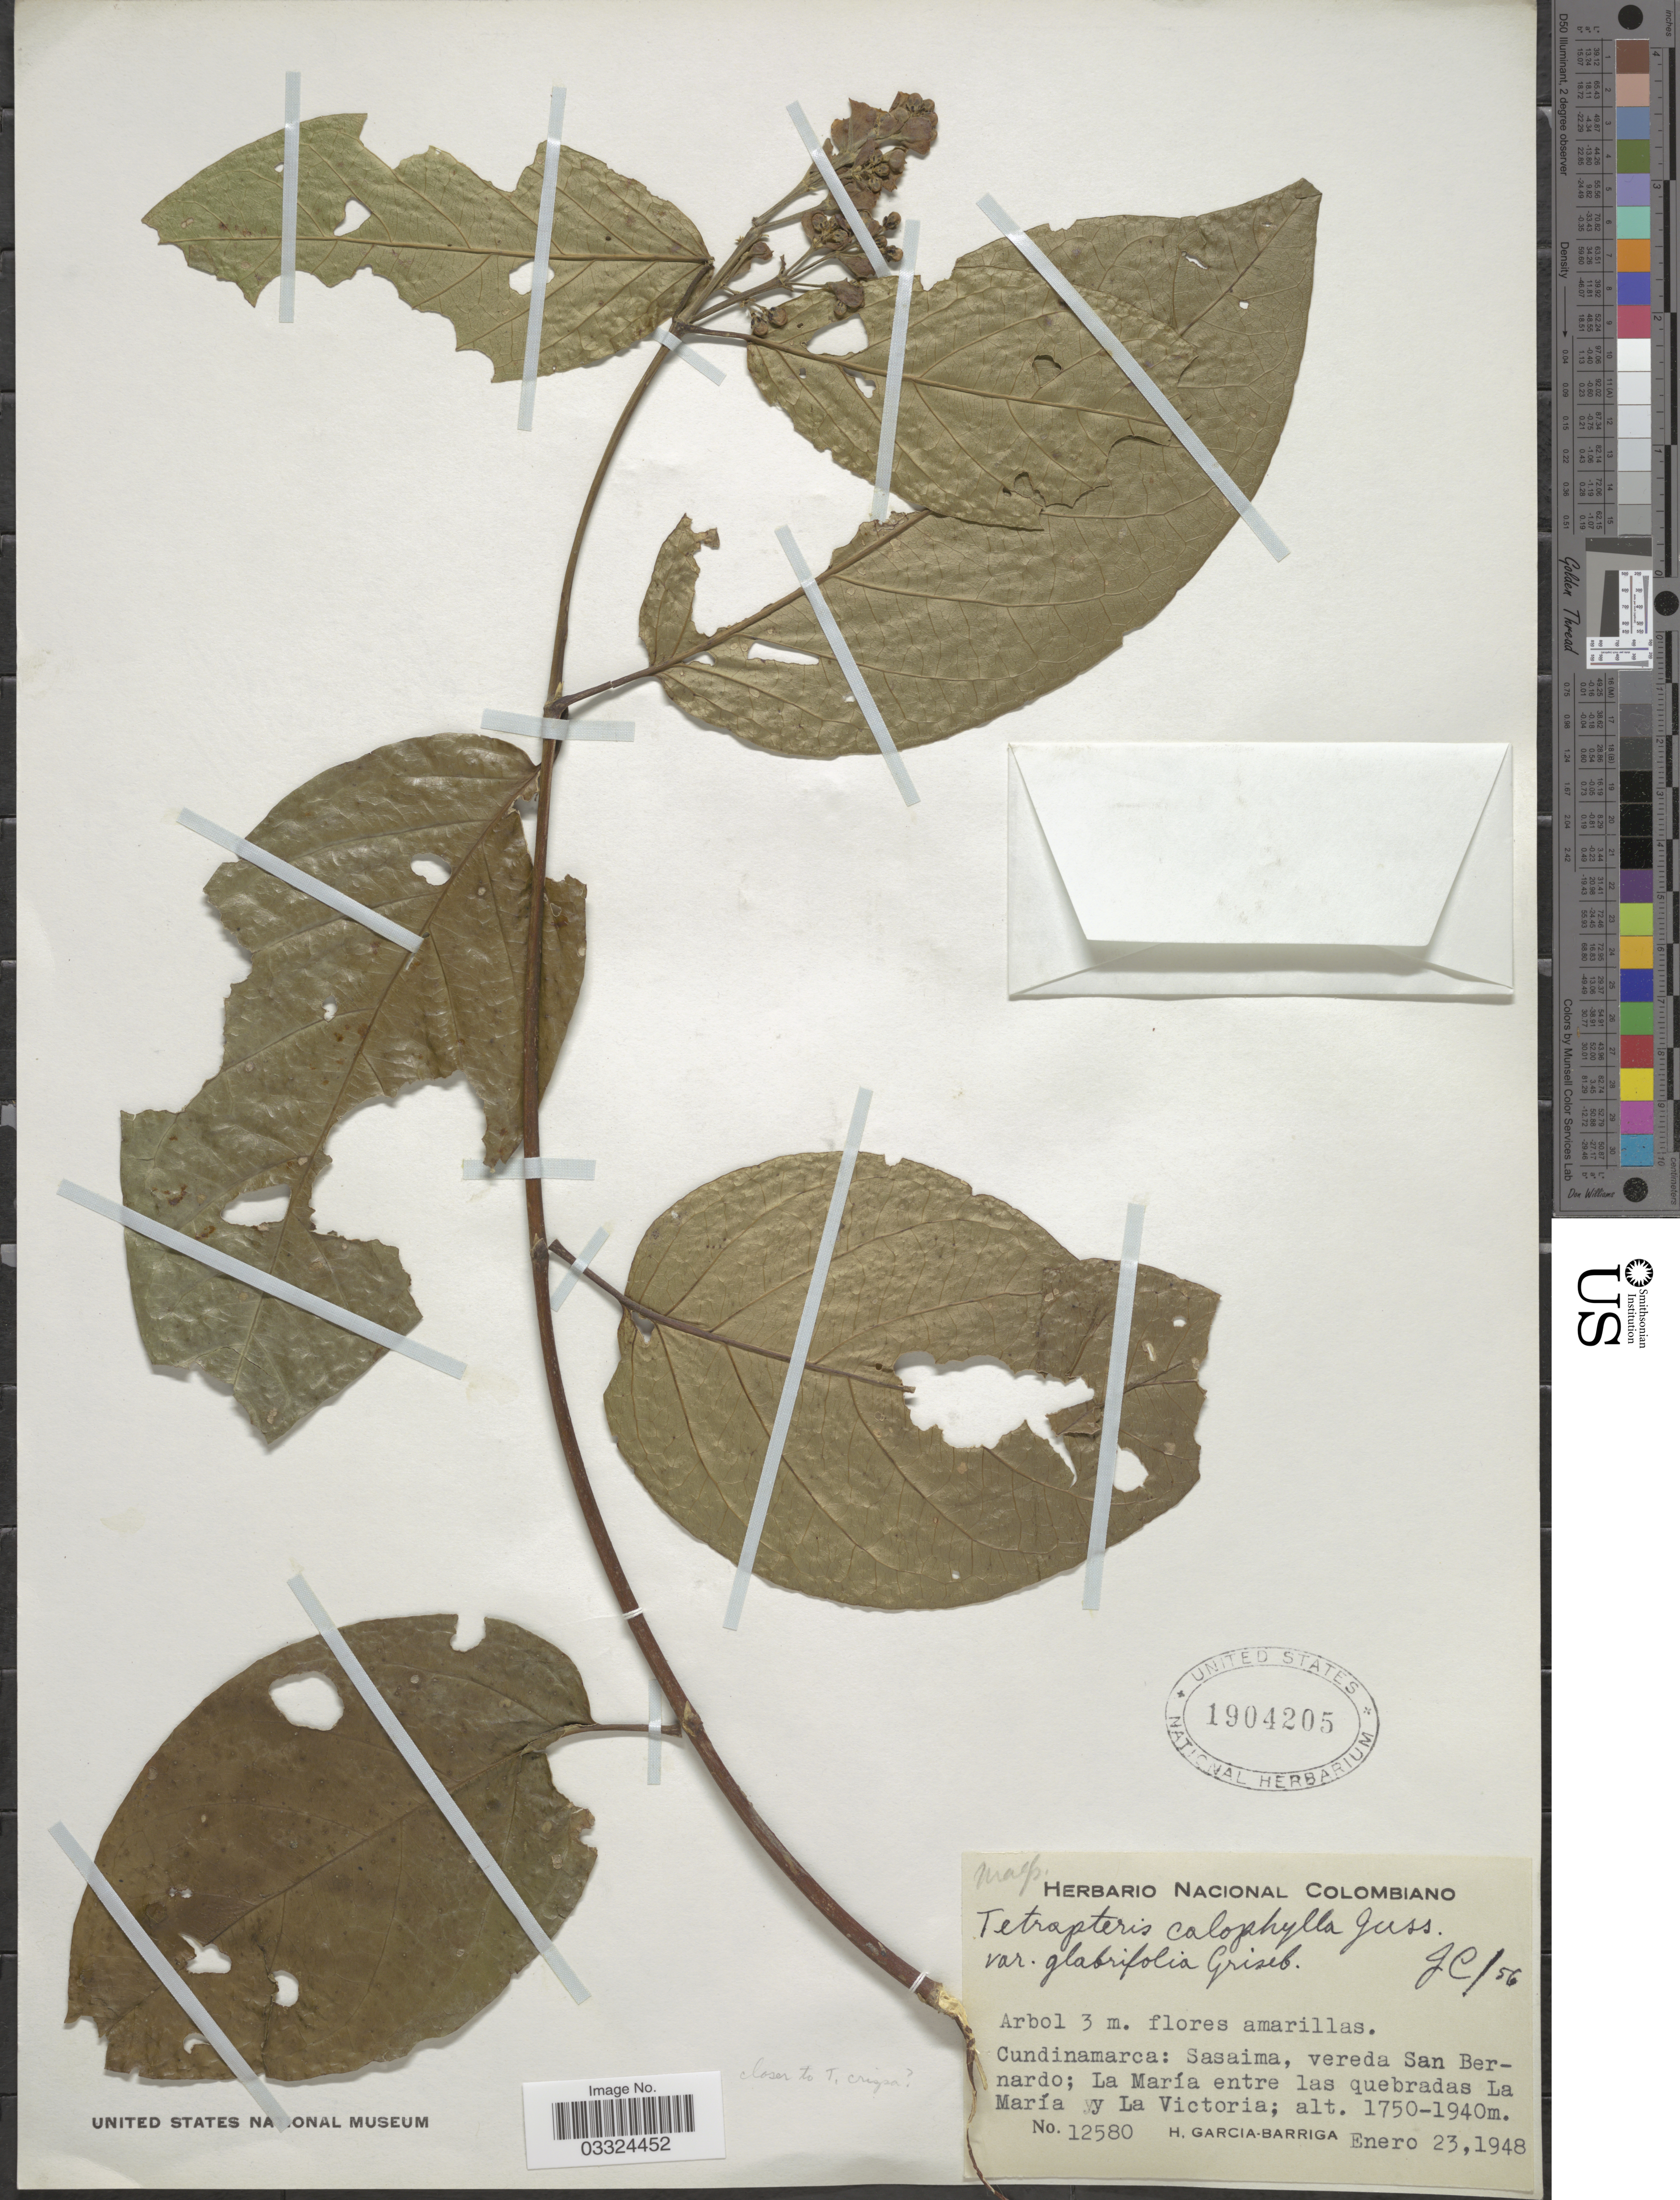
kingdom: Plantae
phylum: Tracheophyta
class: Magnoliopsida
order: Malpighiales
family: Malpighiaceae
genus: Tetrapterys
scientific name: Tetrapterys calophylla var. glabrifolia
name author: Griseb.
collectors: H. García Barriga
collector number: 12580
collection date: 1948-01-23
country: Colombia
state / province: Cundinamarca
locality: Sasaima, vereda San Bernardo; La María entre las quebradas La María y La Victoria.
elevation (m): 1750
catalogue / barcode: US 1904205